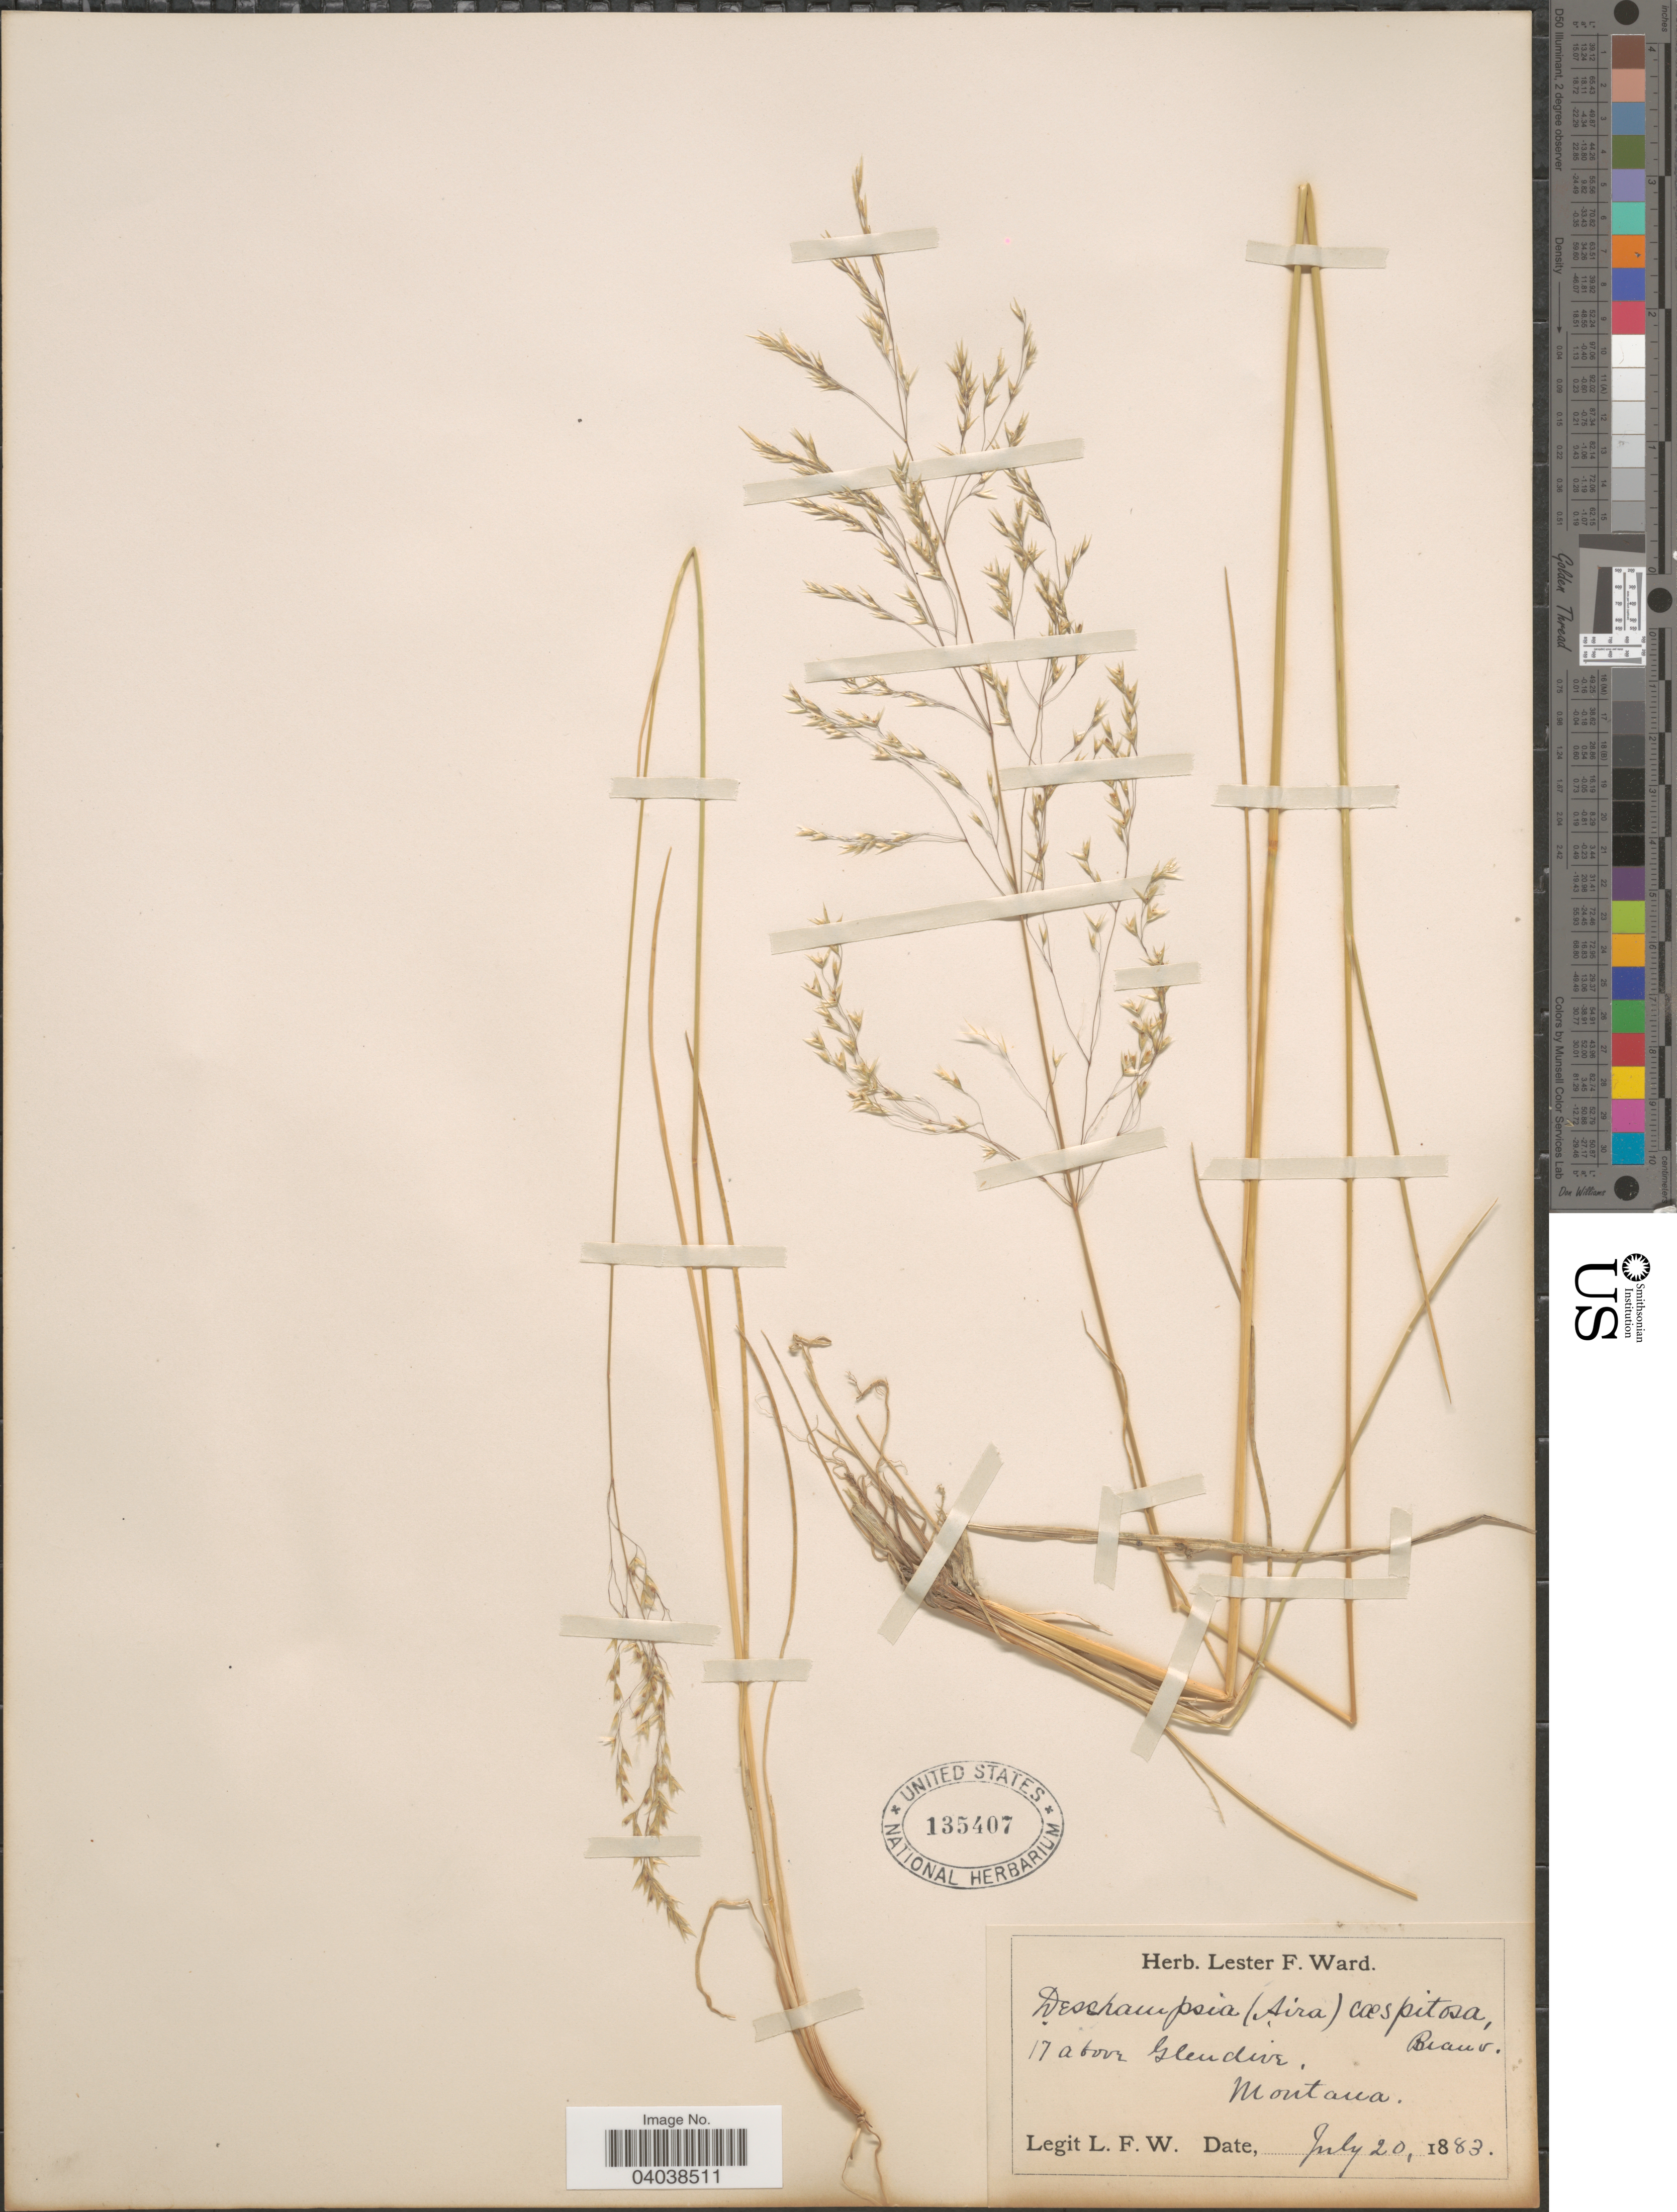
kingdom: Plantae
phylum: Tracheophyta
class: Liliopsida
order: Poales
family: Poaceae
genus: Deschampsia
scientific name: Deschampsia cespitosa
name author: (L.) P. Beauv.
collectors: L. F. Ward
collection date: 1883-07-20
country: United States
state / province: Montana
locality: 17 above Glendive.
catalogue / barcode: US 135407